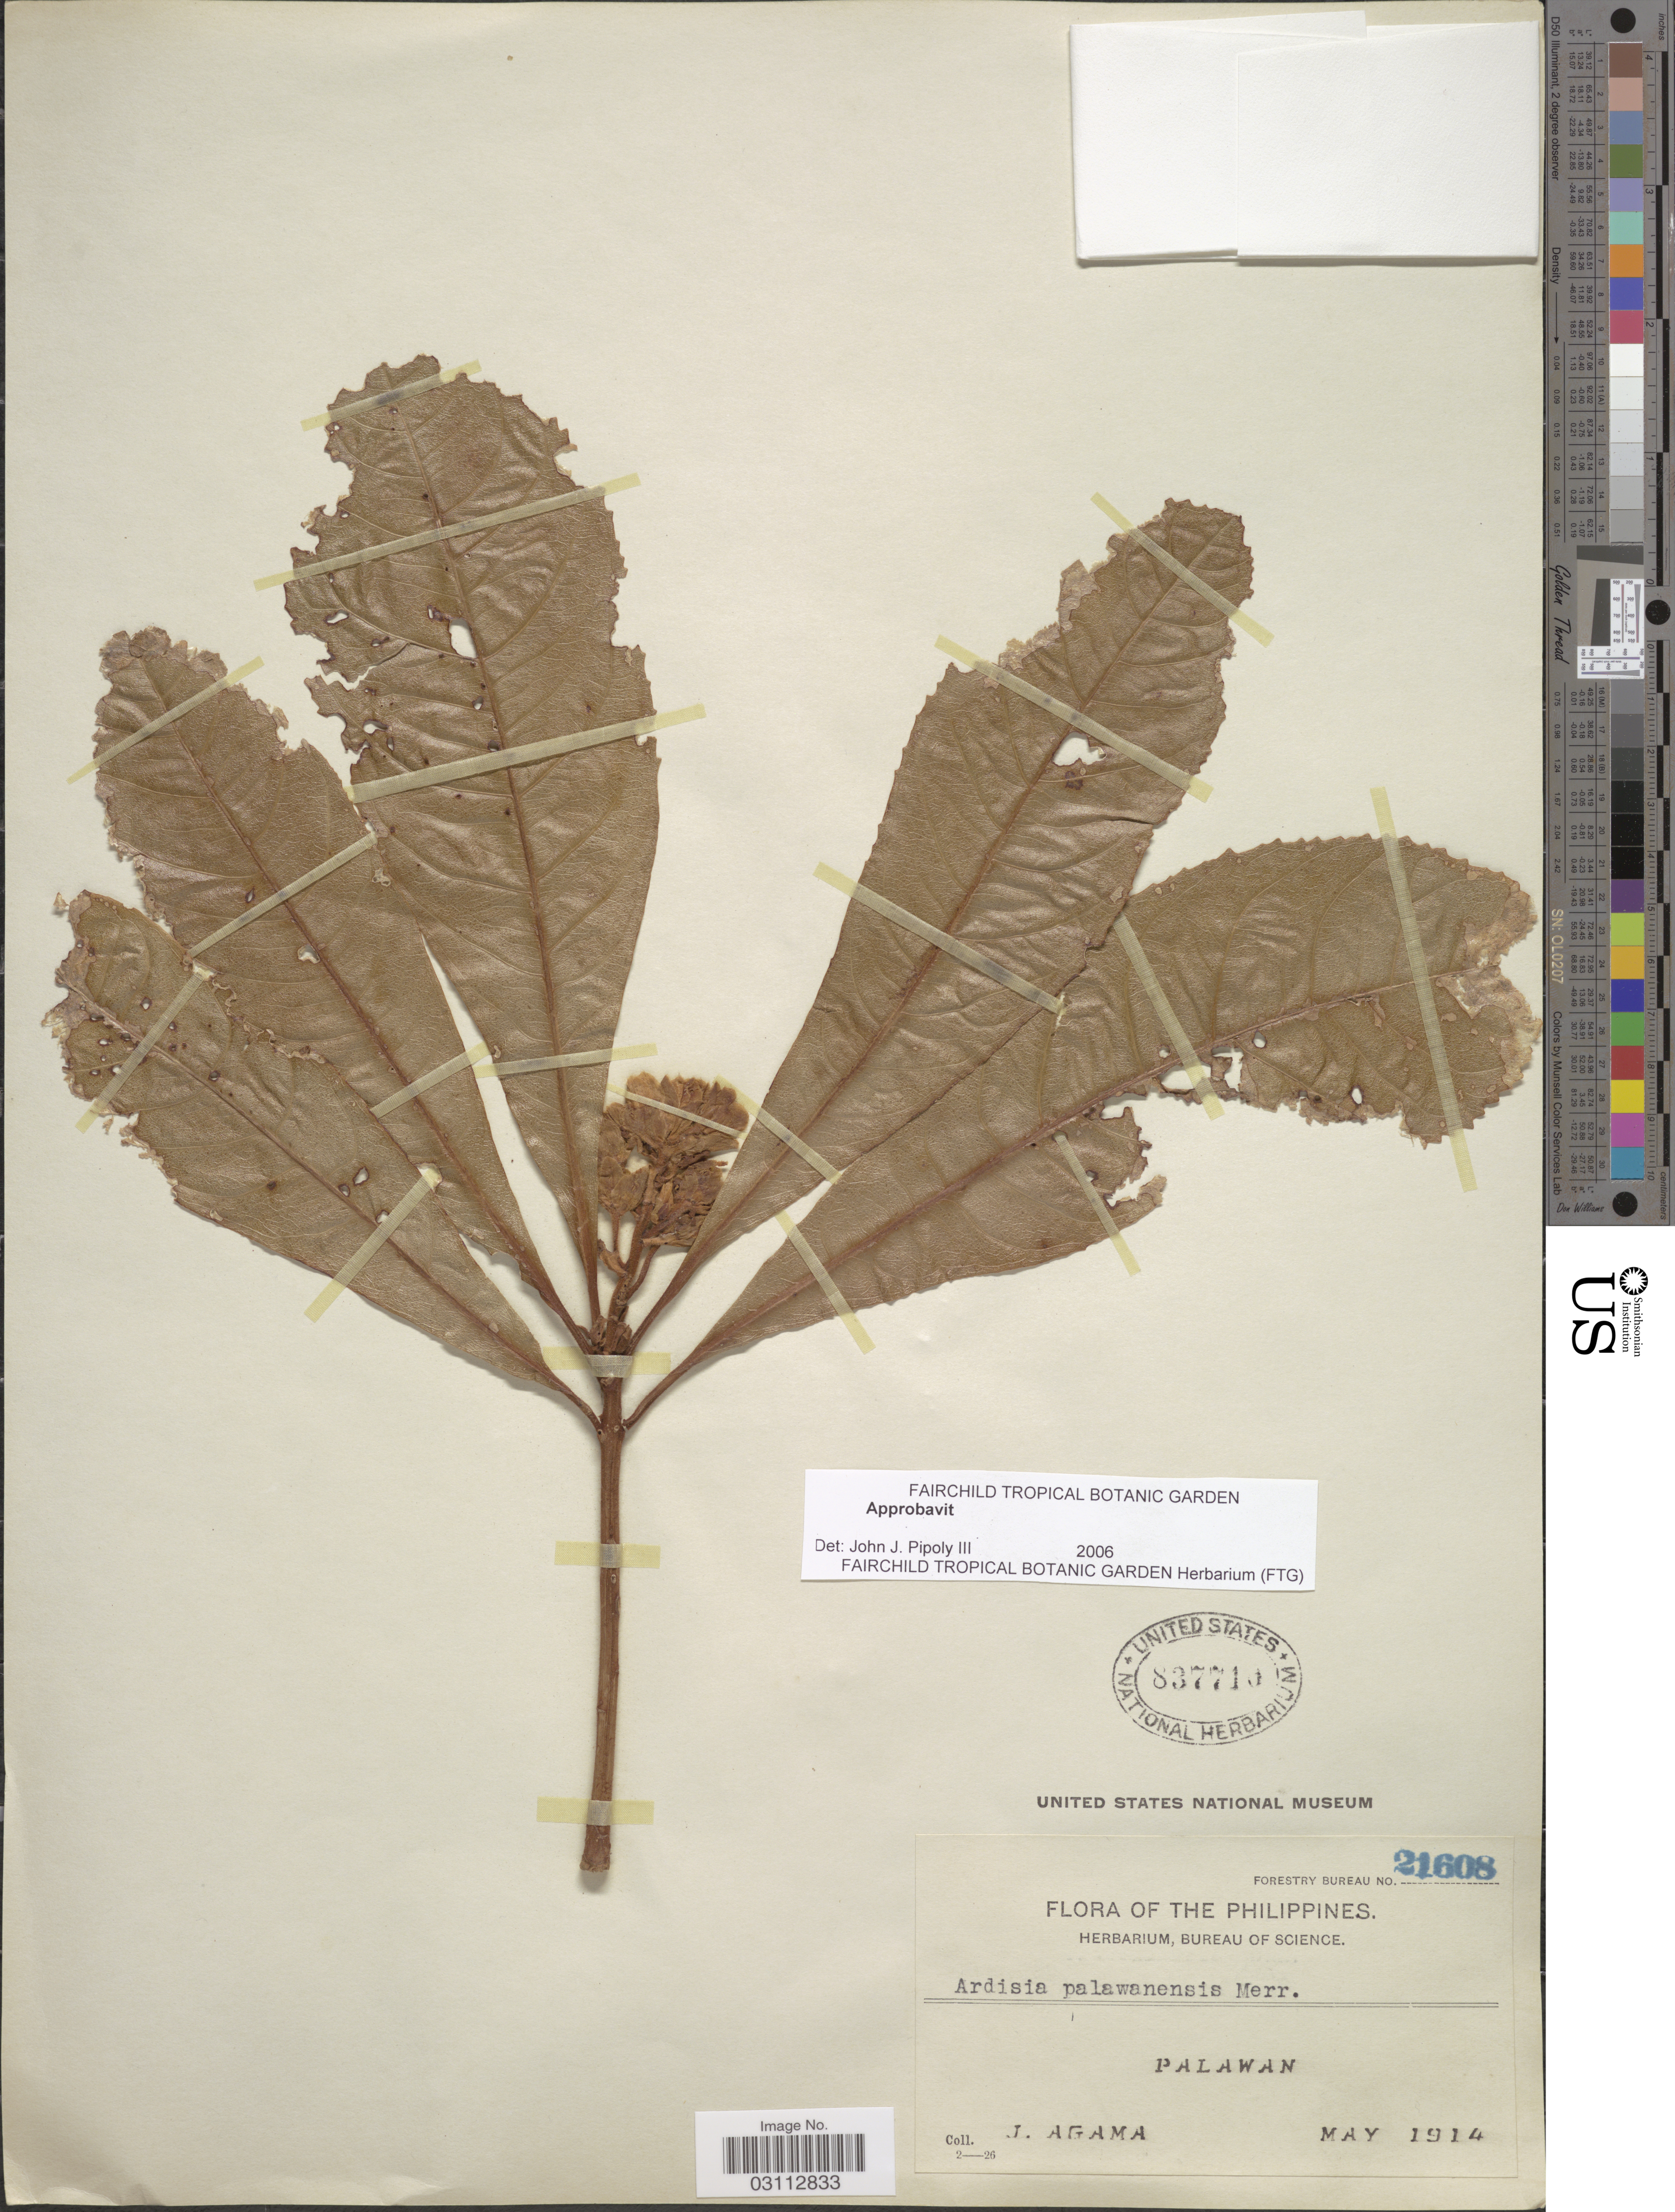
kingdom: Plantae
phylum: Tracheophyta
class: Magnoliopsida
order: Ericales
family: Primulaceae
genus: Ardisia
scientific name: Ardisia palawanensis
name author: Merr.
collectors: J. Agama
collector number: Forestry Bureau 21608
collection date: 1914-05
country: Philippines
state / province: Mimaropa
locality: Palawan.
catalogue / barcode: US 837710